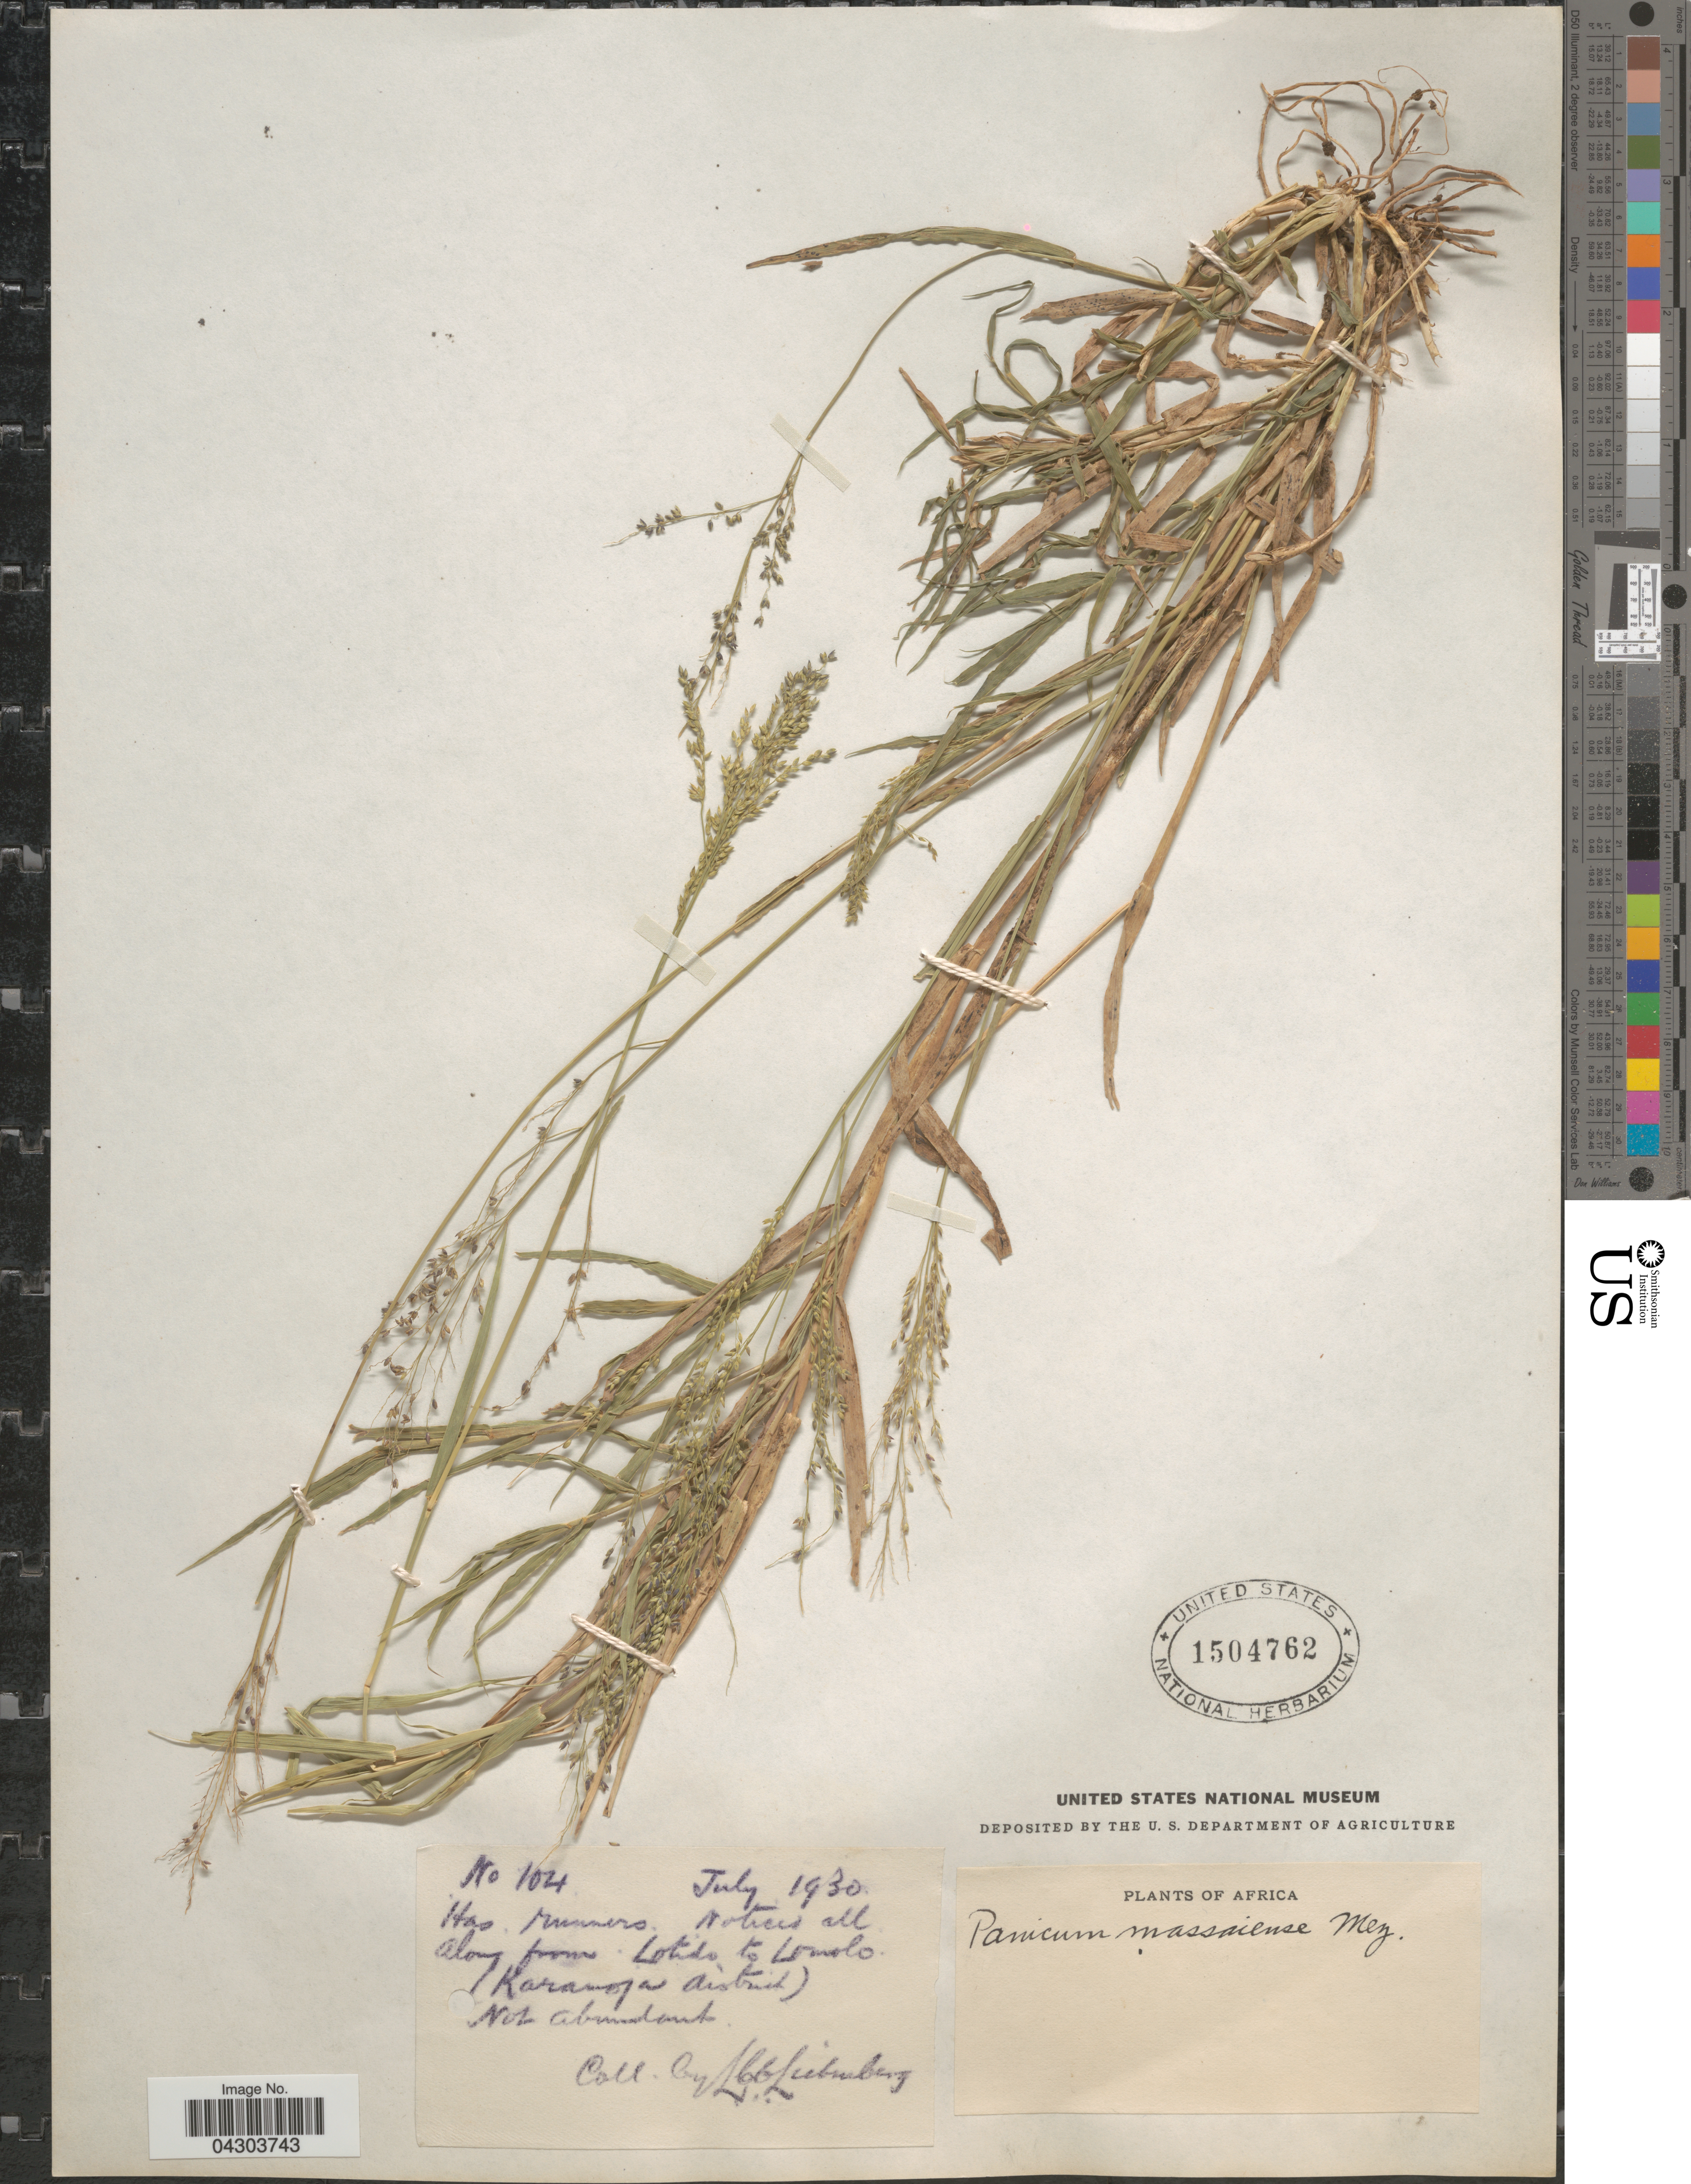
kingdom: Plantae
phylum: Tracheophyta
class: Liliopsida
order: Poales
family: Poaceae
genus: Panicum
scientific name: Panicum massaiense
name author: Mez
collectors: L. Liebenberg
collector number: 104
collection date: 1930-07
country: Uganda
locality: Africa. Along from Lotido to Lomolo (Karamoja district).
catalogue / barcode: US 1504762